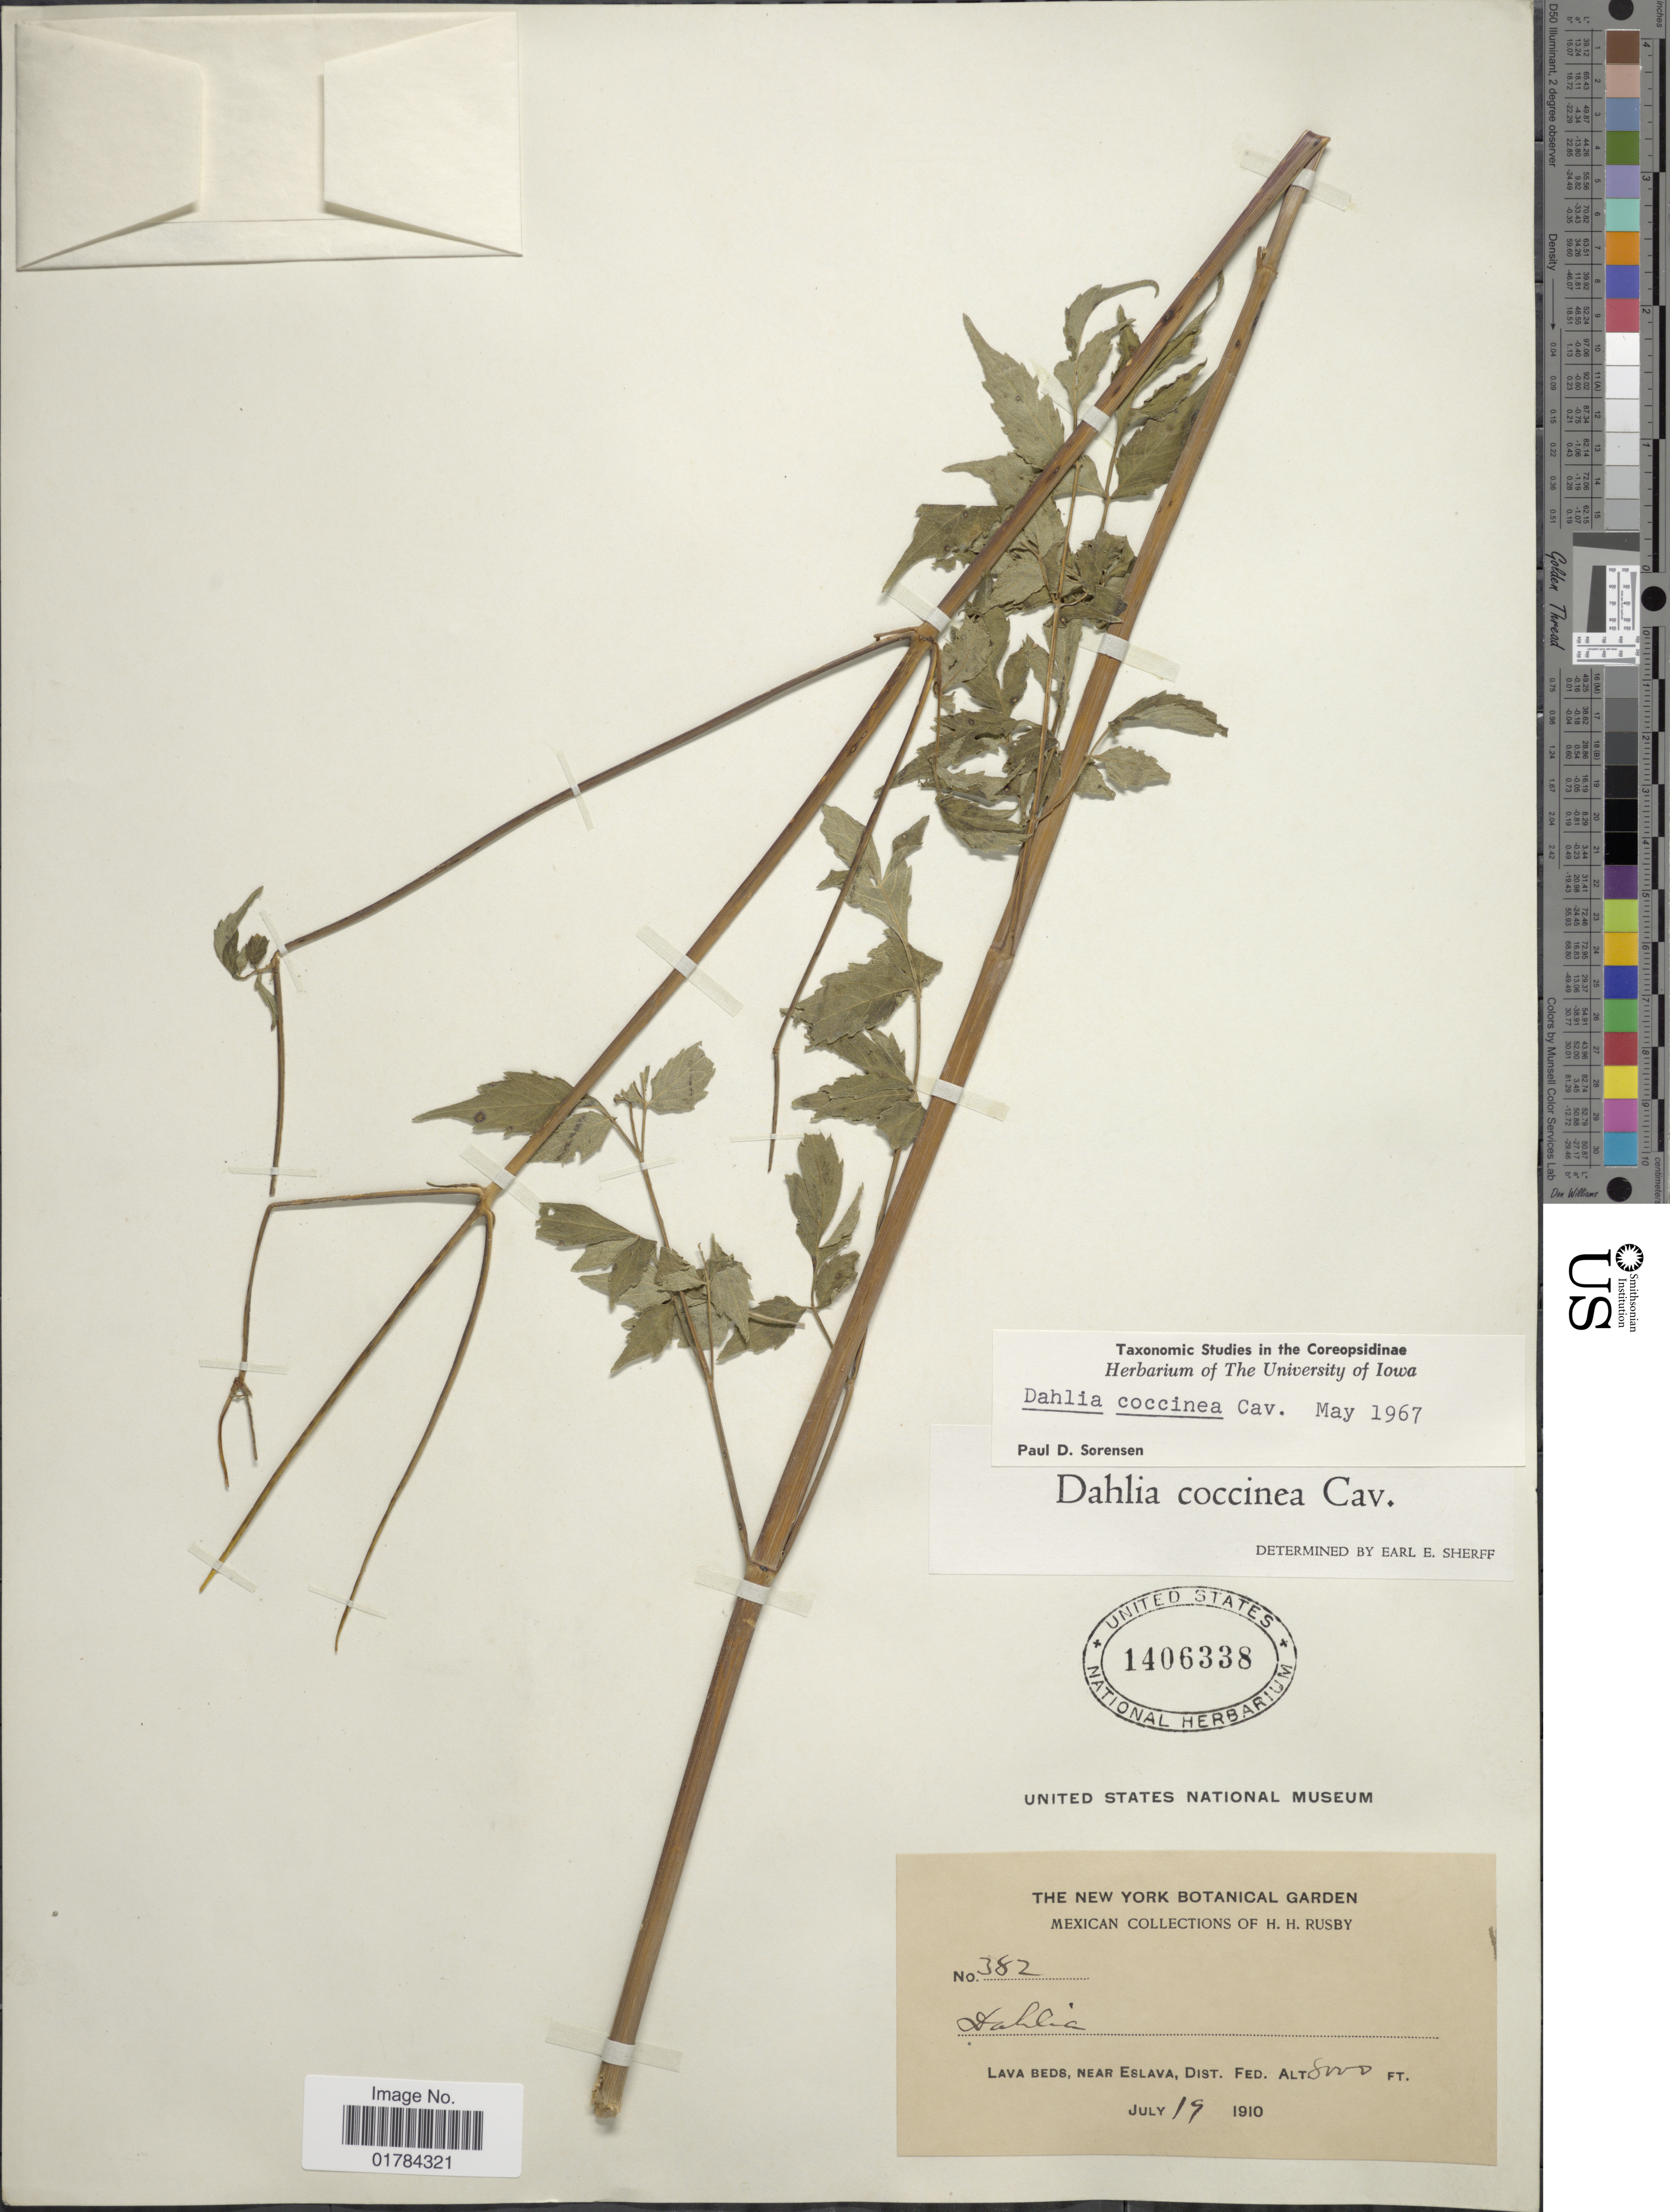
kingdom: Plantae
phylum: Tracheophyta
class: Magnoliopsida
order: Asterales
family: Asteraceae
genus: Dahlia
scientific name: Dahlia coccinea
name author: Cav.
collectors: H. H. Rusby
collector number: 382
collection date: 1910-07-19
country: Mexico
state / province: Distrito Federal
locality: Lava beds, near Eslava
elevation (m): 2438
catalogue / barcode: US 1406338